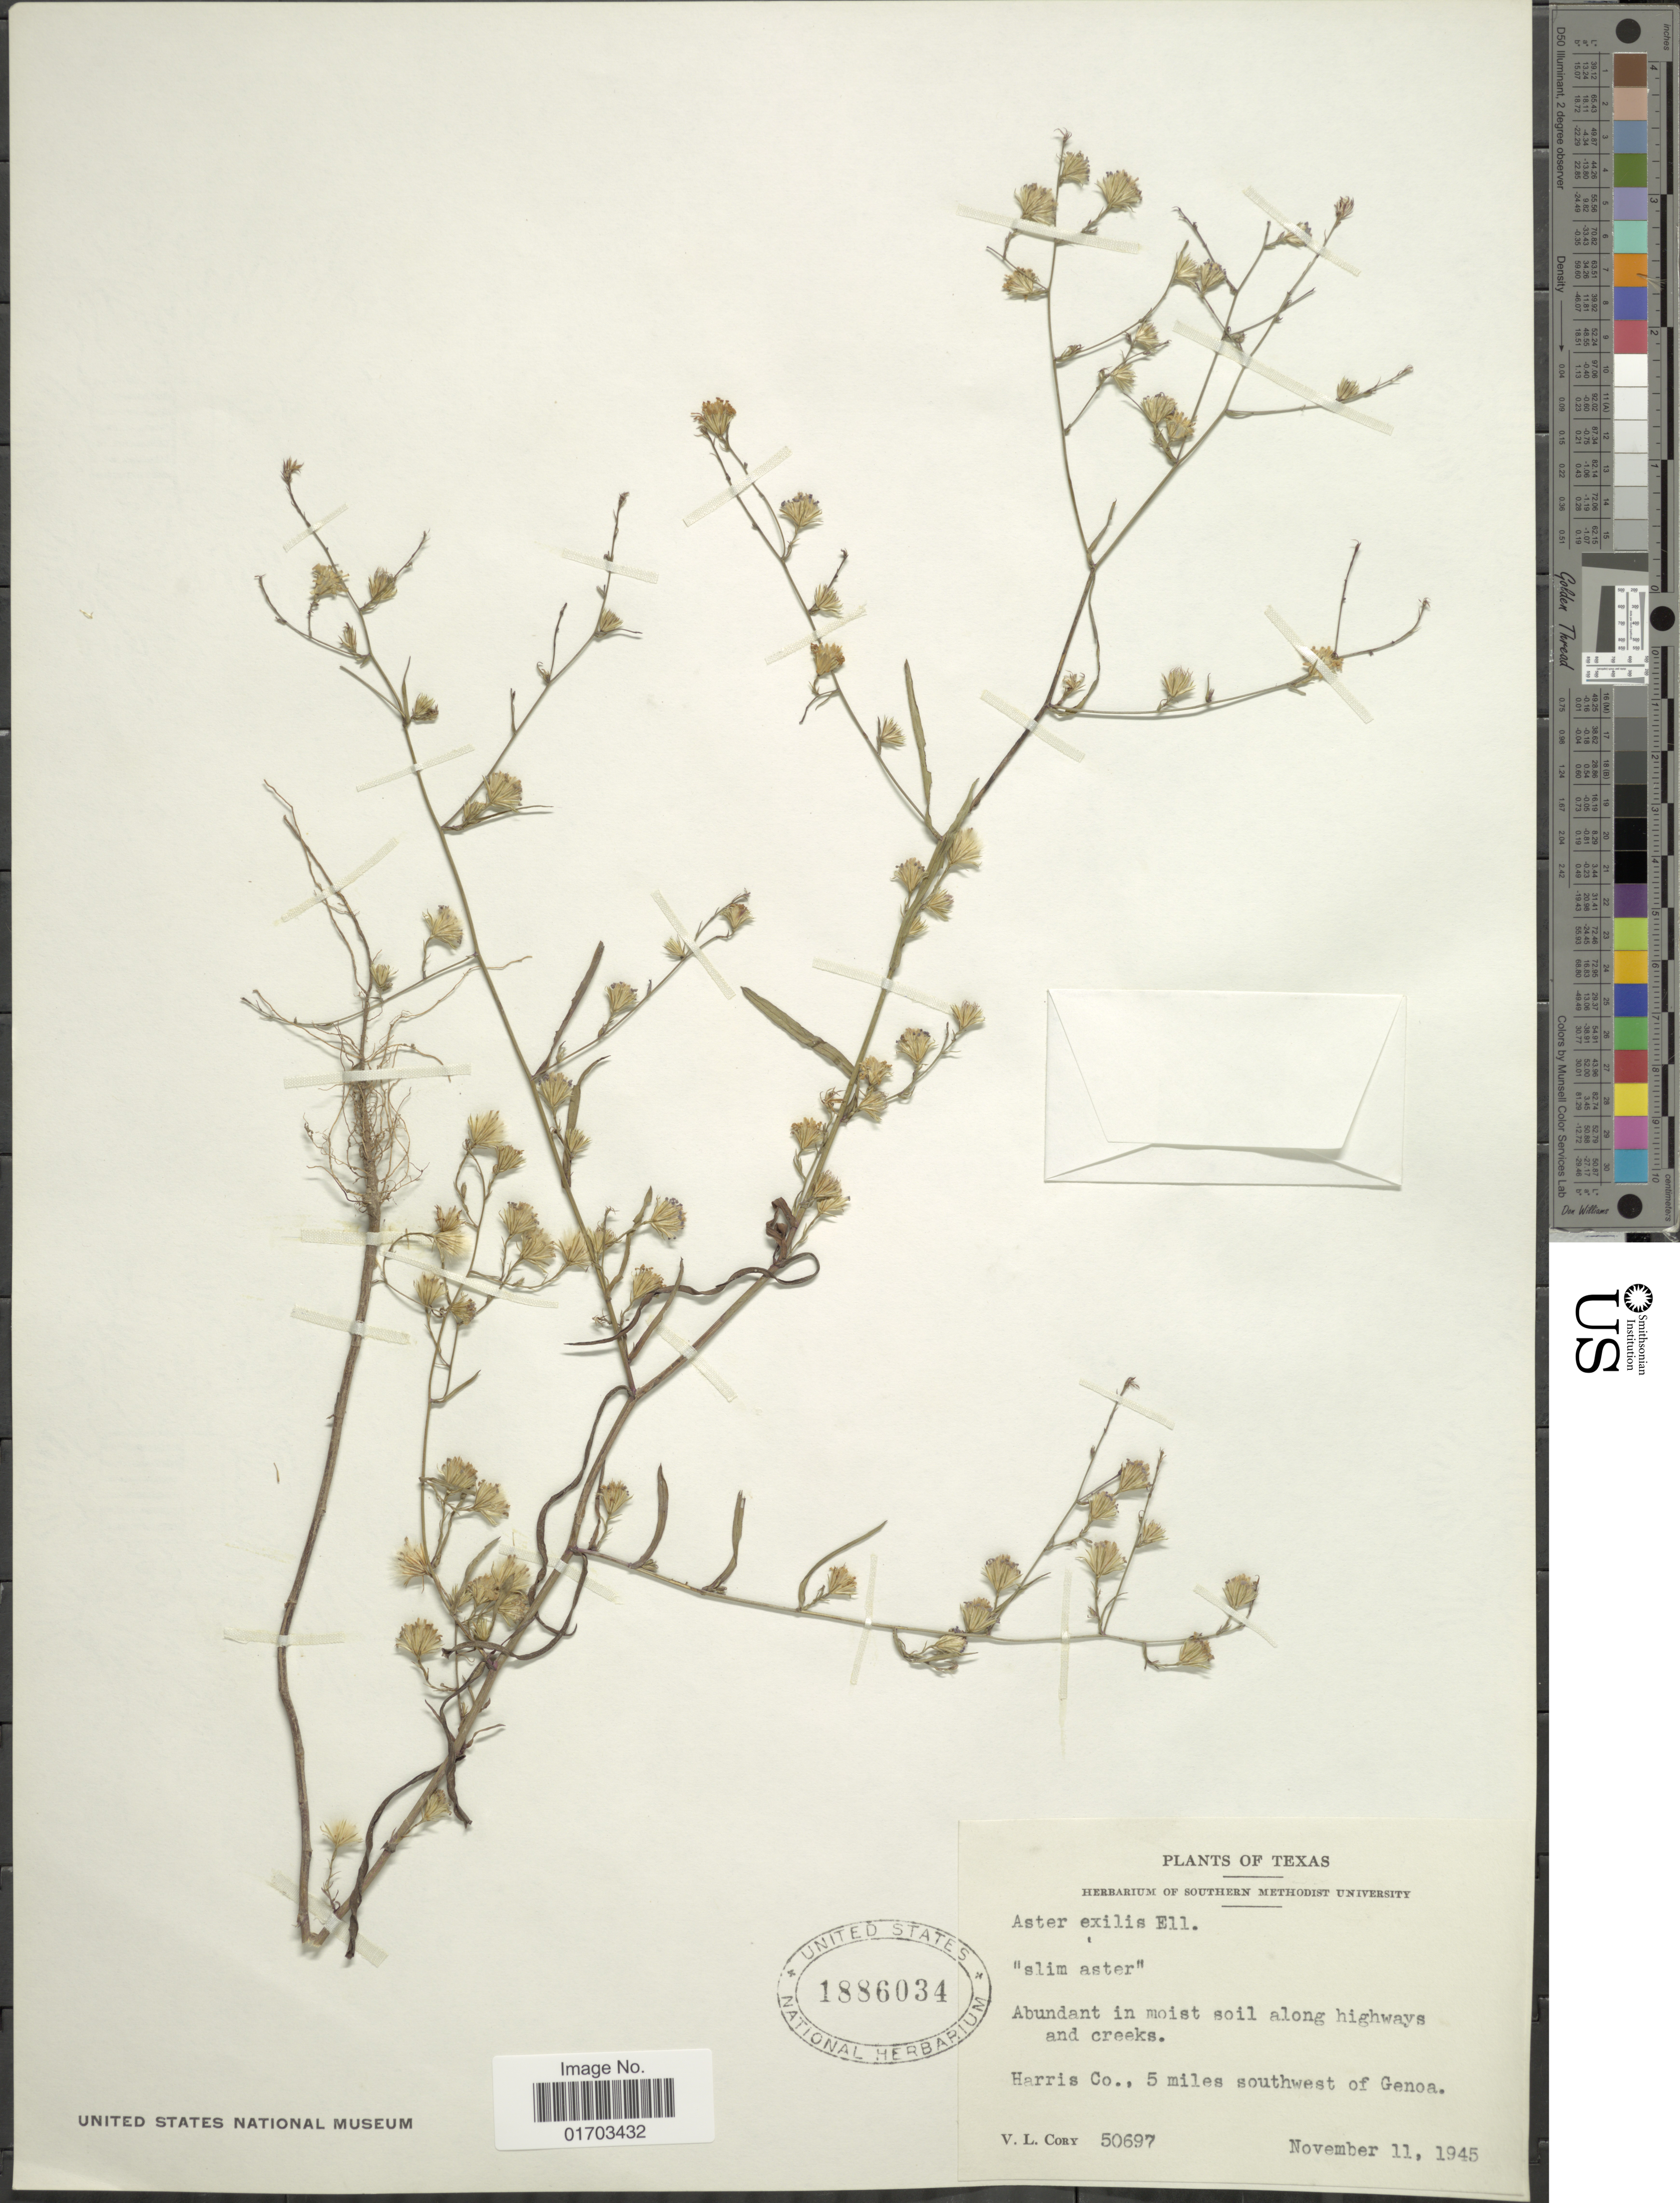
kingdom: Plantae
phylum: Tracheophyta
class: Magnoliopsida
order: Asterales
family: Asteraceae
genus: Symphyotrichum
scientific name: Symphyotrichum subulatum var. ligulatum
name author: (Shinners) S.D. Sundb.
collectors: V. Cory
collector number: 50697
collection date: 1945-11-11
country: United States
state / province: Texas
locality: Harris Co., 5 miles southwest of Genoa, along highways and creeks.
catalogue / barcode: US 1886034